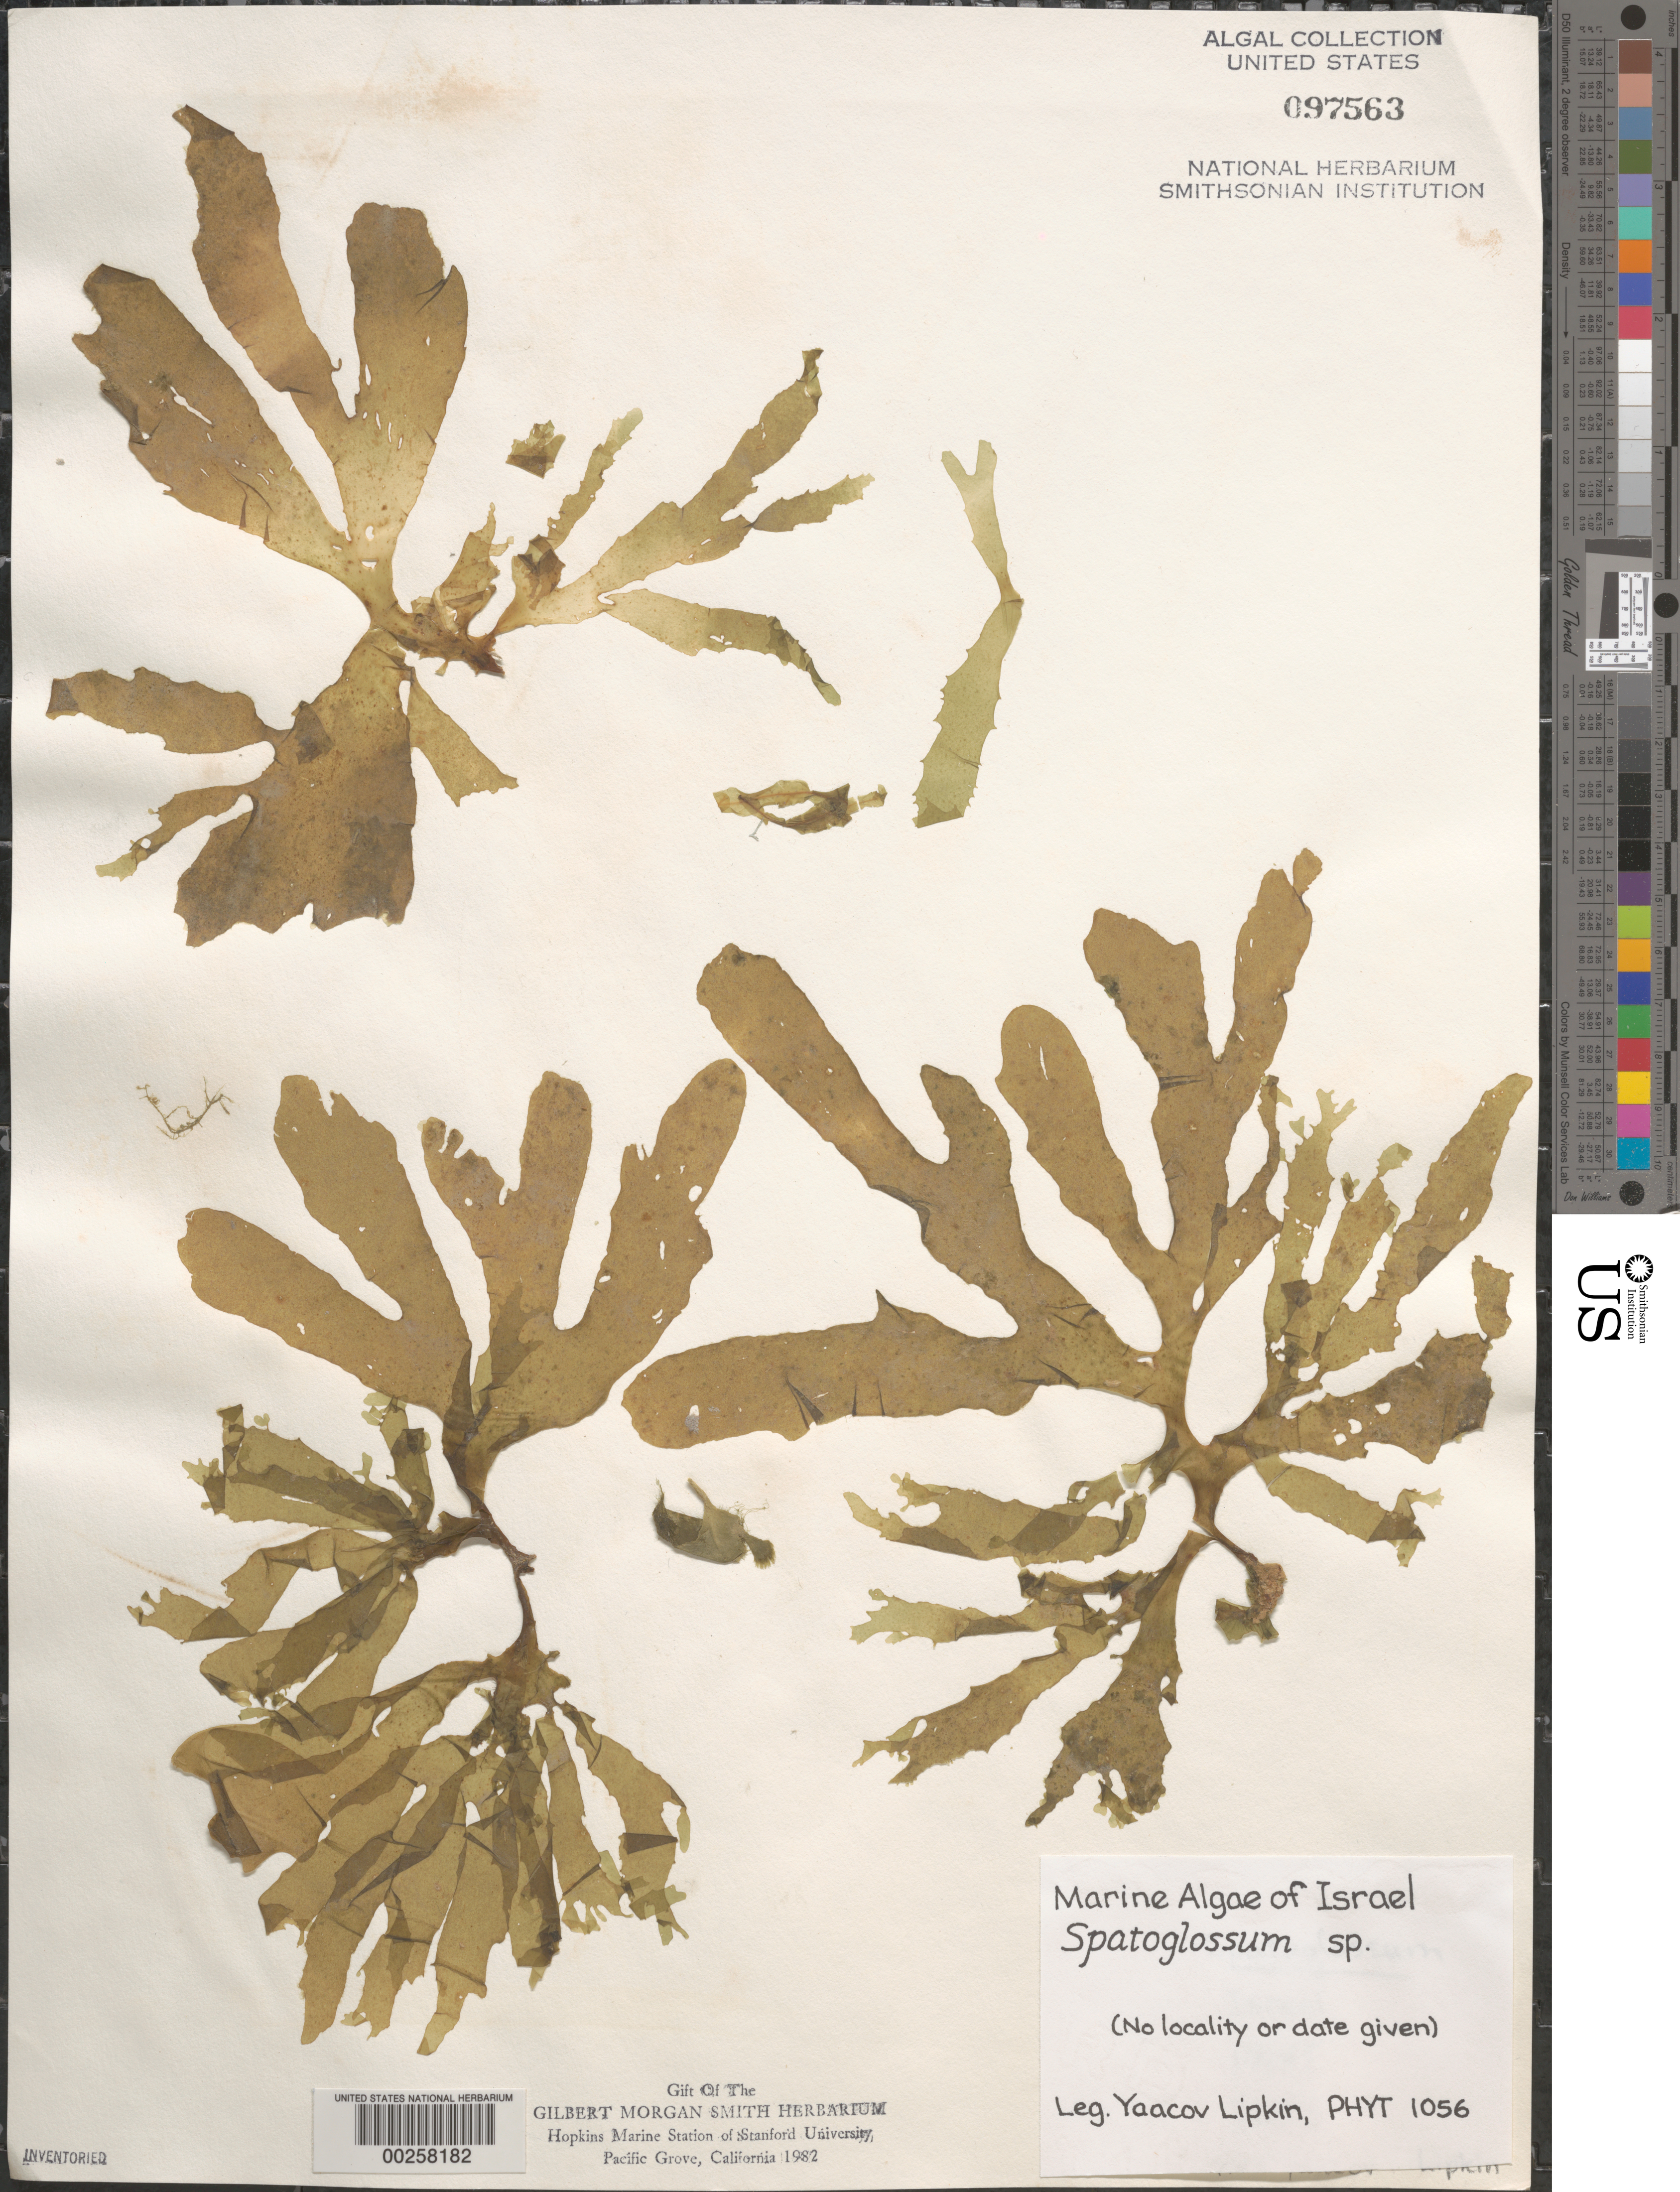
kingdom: Chromista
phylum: Ochrophyta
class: Phaeophyceae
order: Dictyotales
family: Dictyotaceae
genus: Spatoglossum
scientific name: Spatoglossum sp.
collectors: Y. Lipkin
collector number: Phyt 1056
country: Israel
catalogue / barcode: US 97563